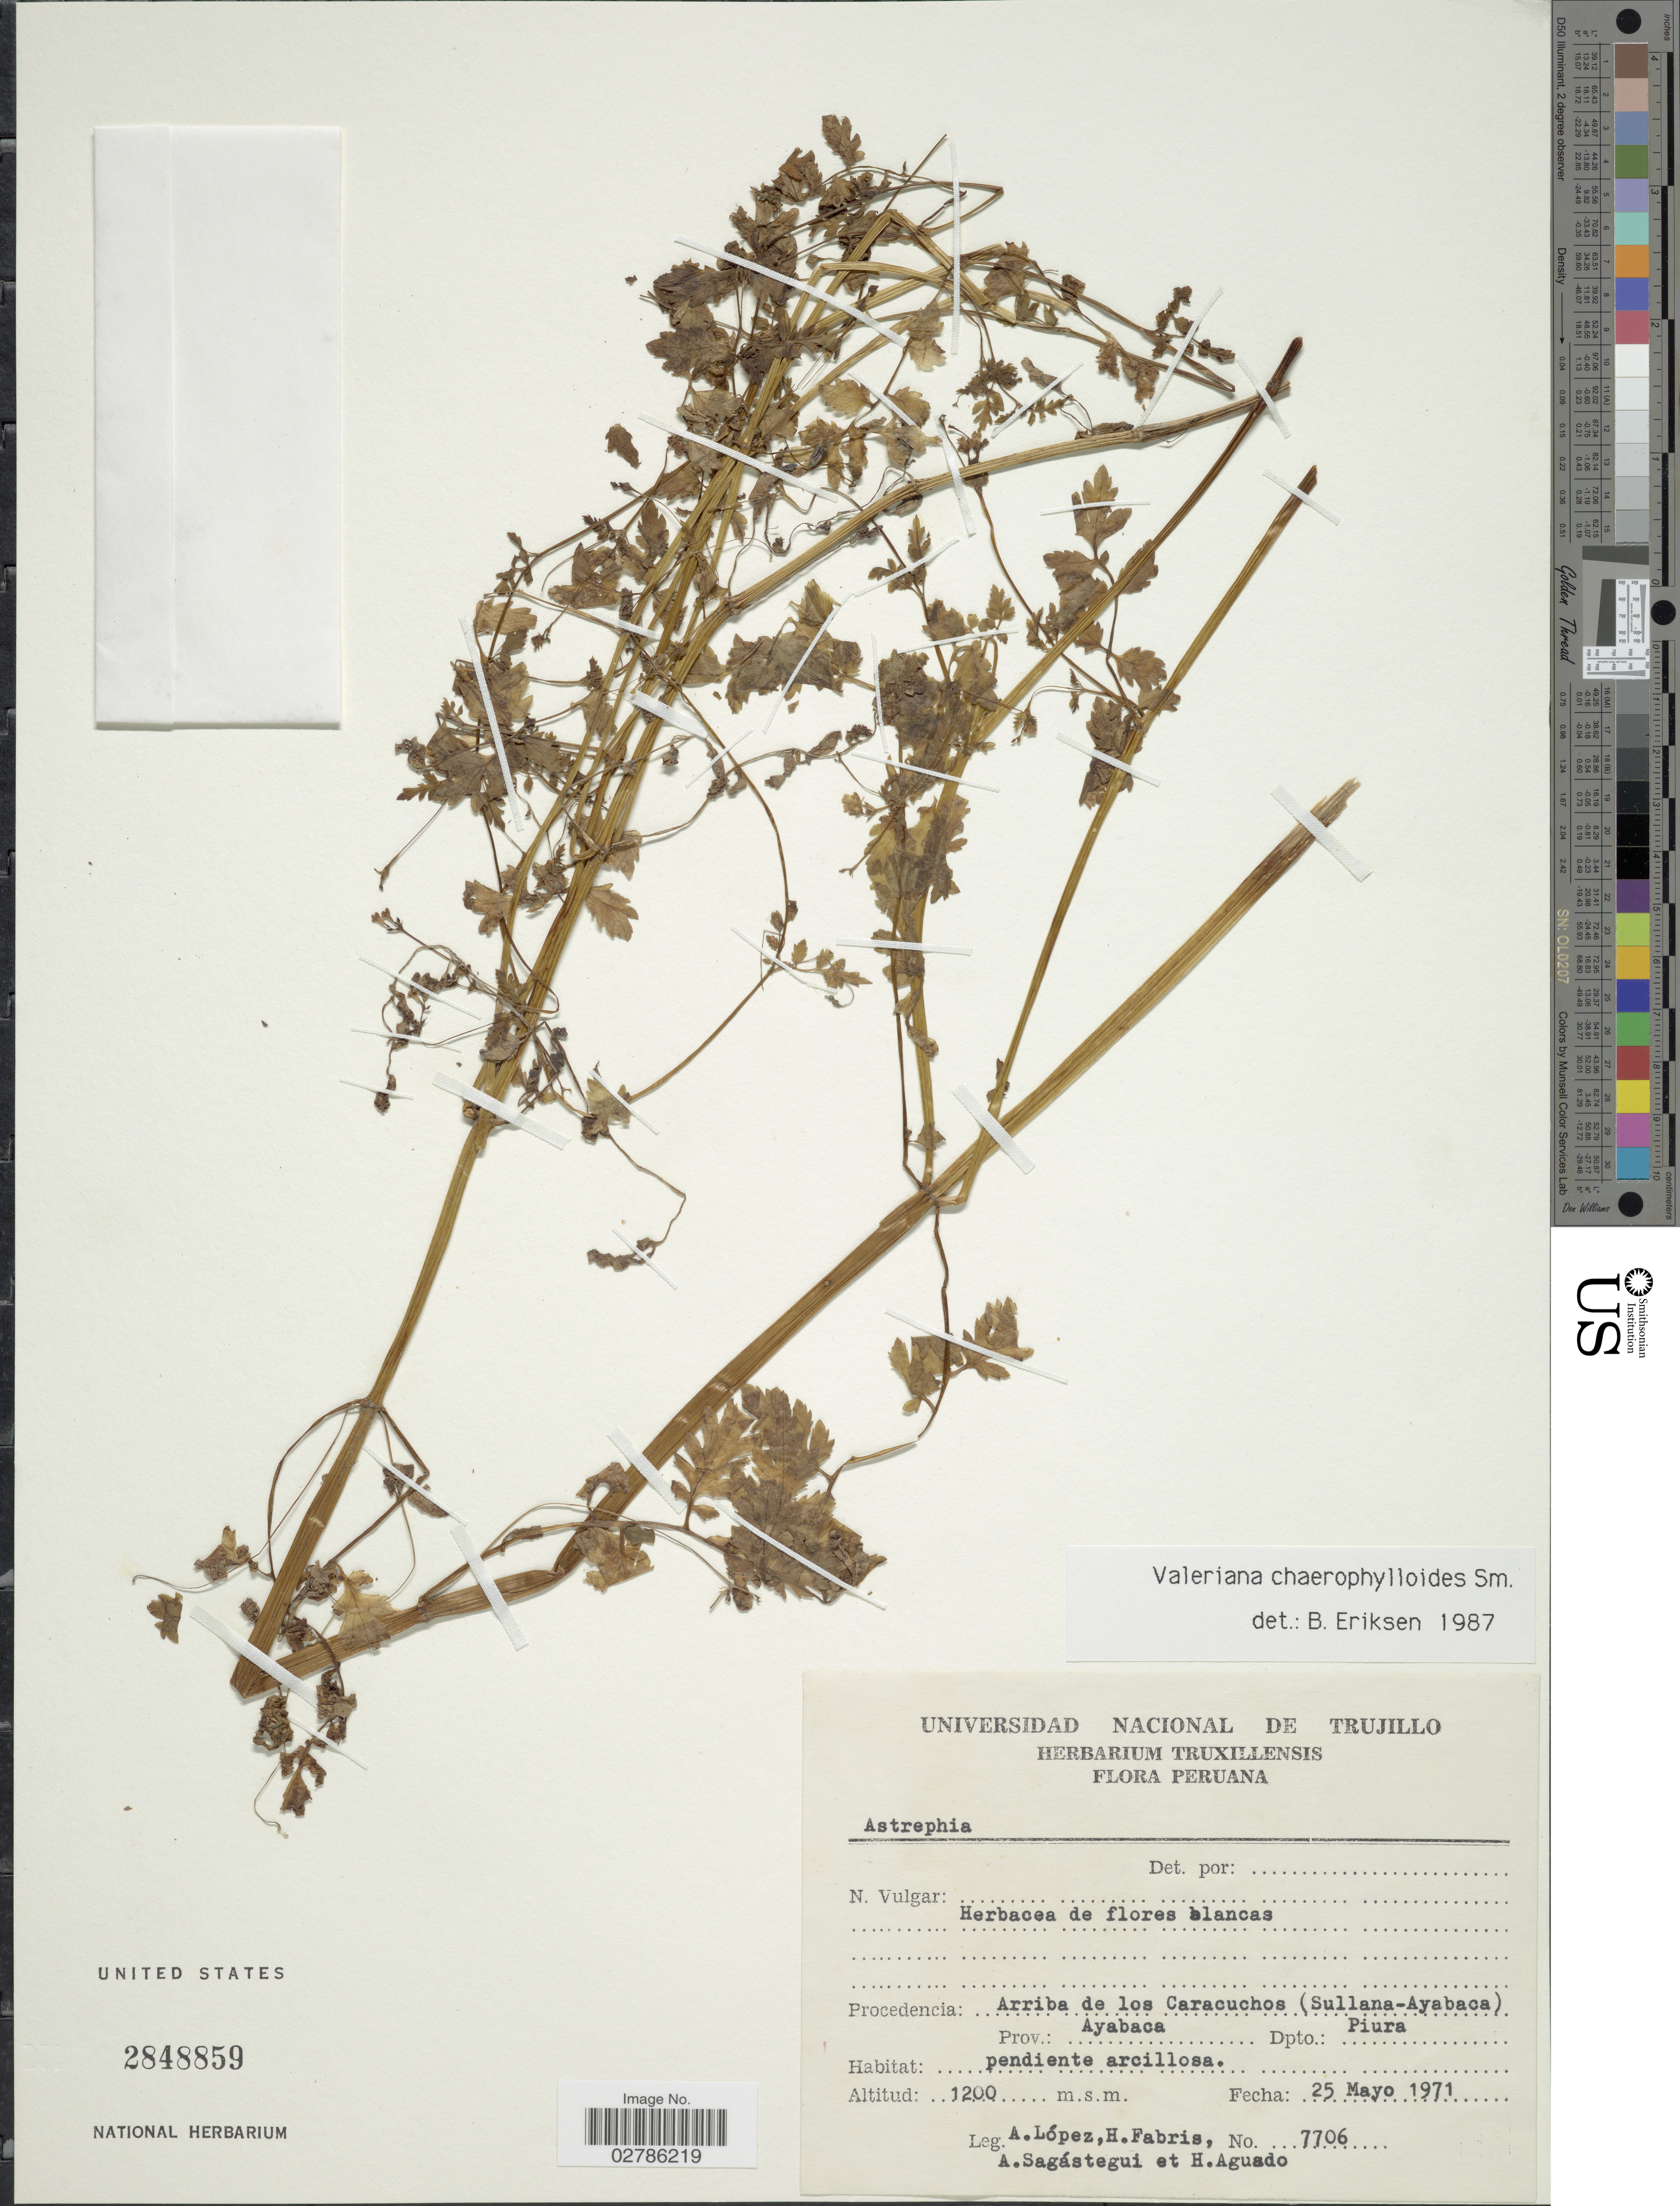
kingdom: Plantae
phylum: Tracheophyta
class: Magnoliopsida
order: Dipsacales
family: Caprifoliaceae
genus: Astrephia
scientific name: Astrephia chaerophylloides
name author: (Sm.) DC.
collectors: A. López, H. Fabris, A. Sagastegui & H. Aguado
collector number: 7706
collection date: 1971-05-25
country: Peru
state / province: Piura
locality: Arriba de los Caracuchos (Sullana-Ayabaca), Prov. Ayabaca, Dpto Piura.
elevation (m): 1200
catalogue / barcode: US 2848859